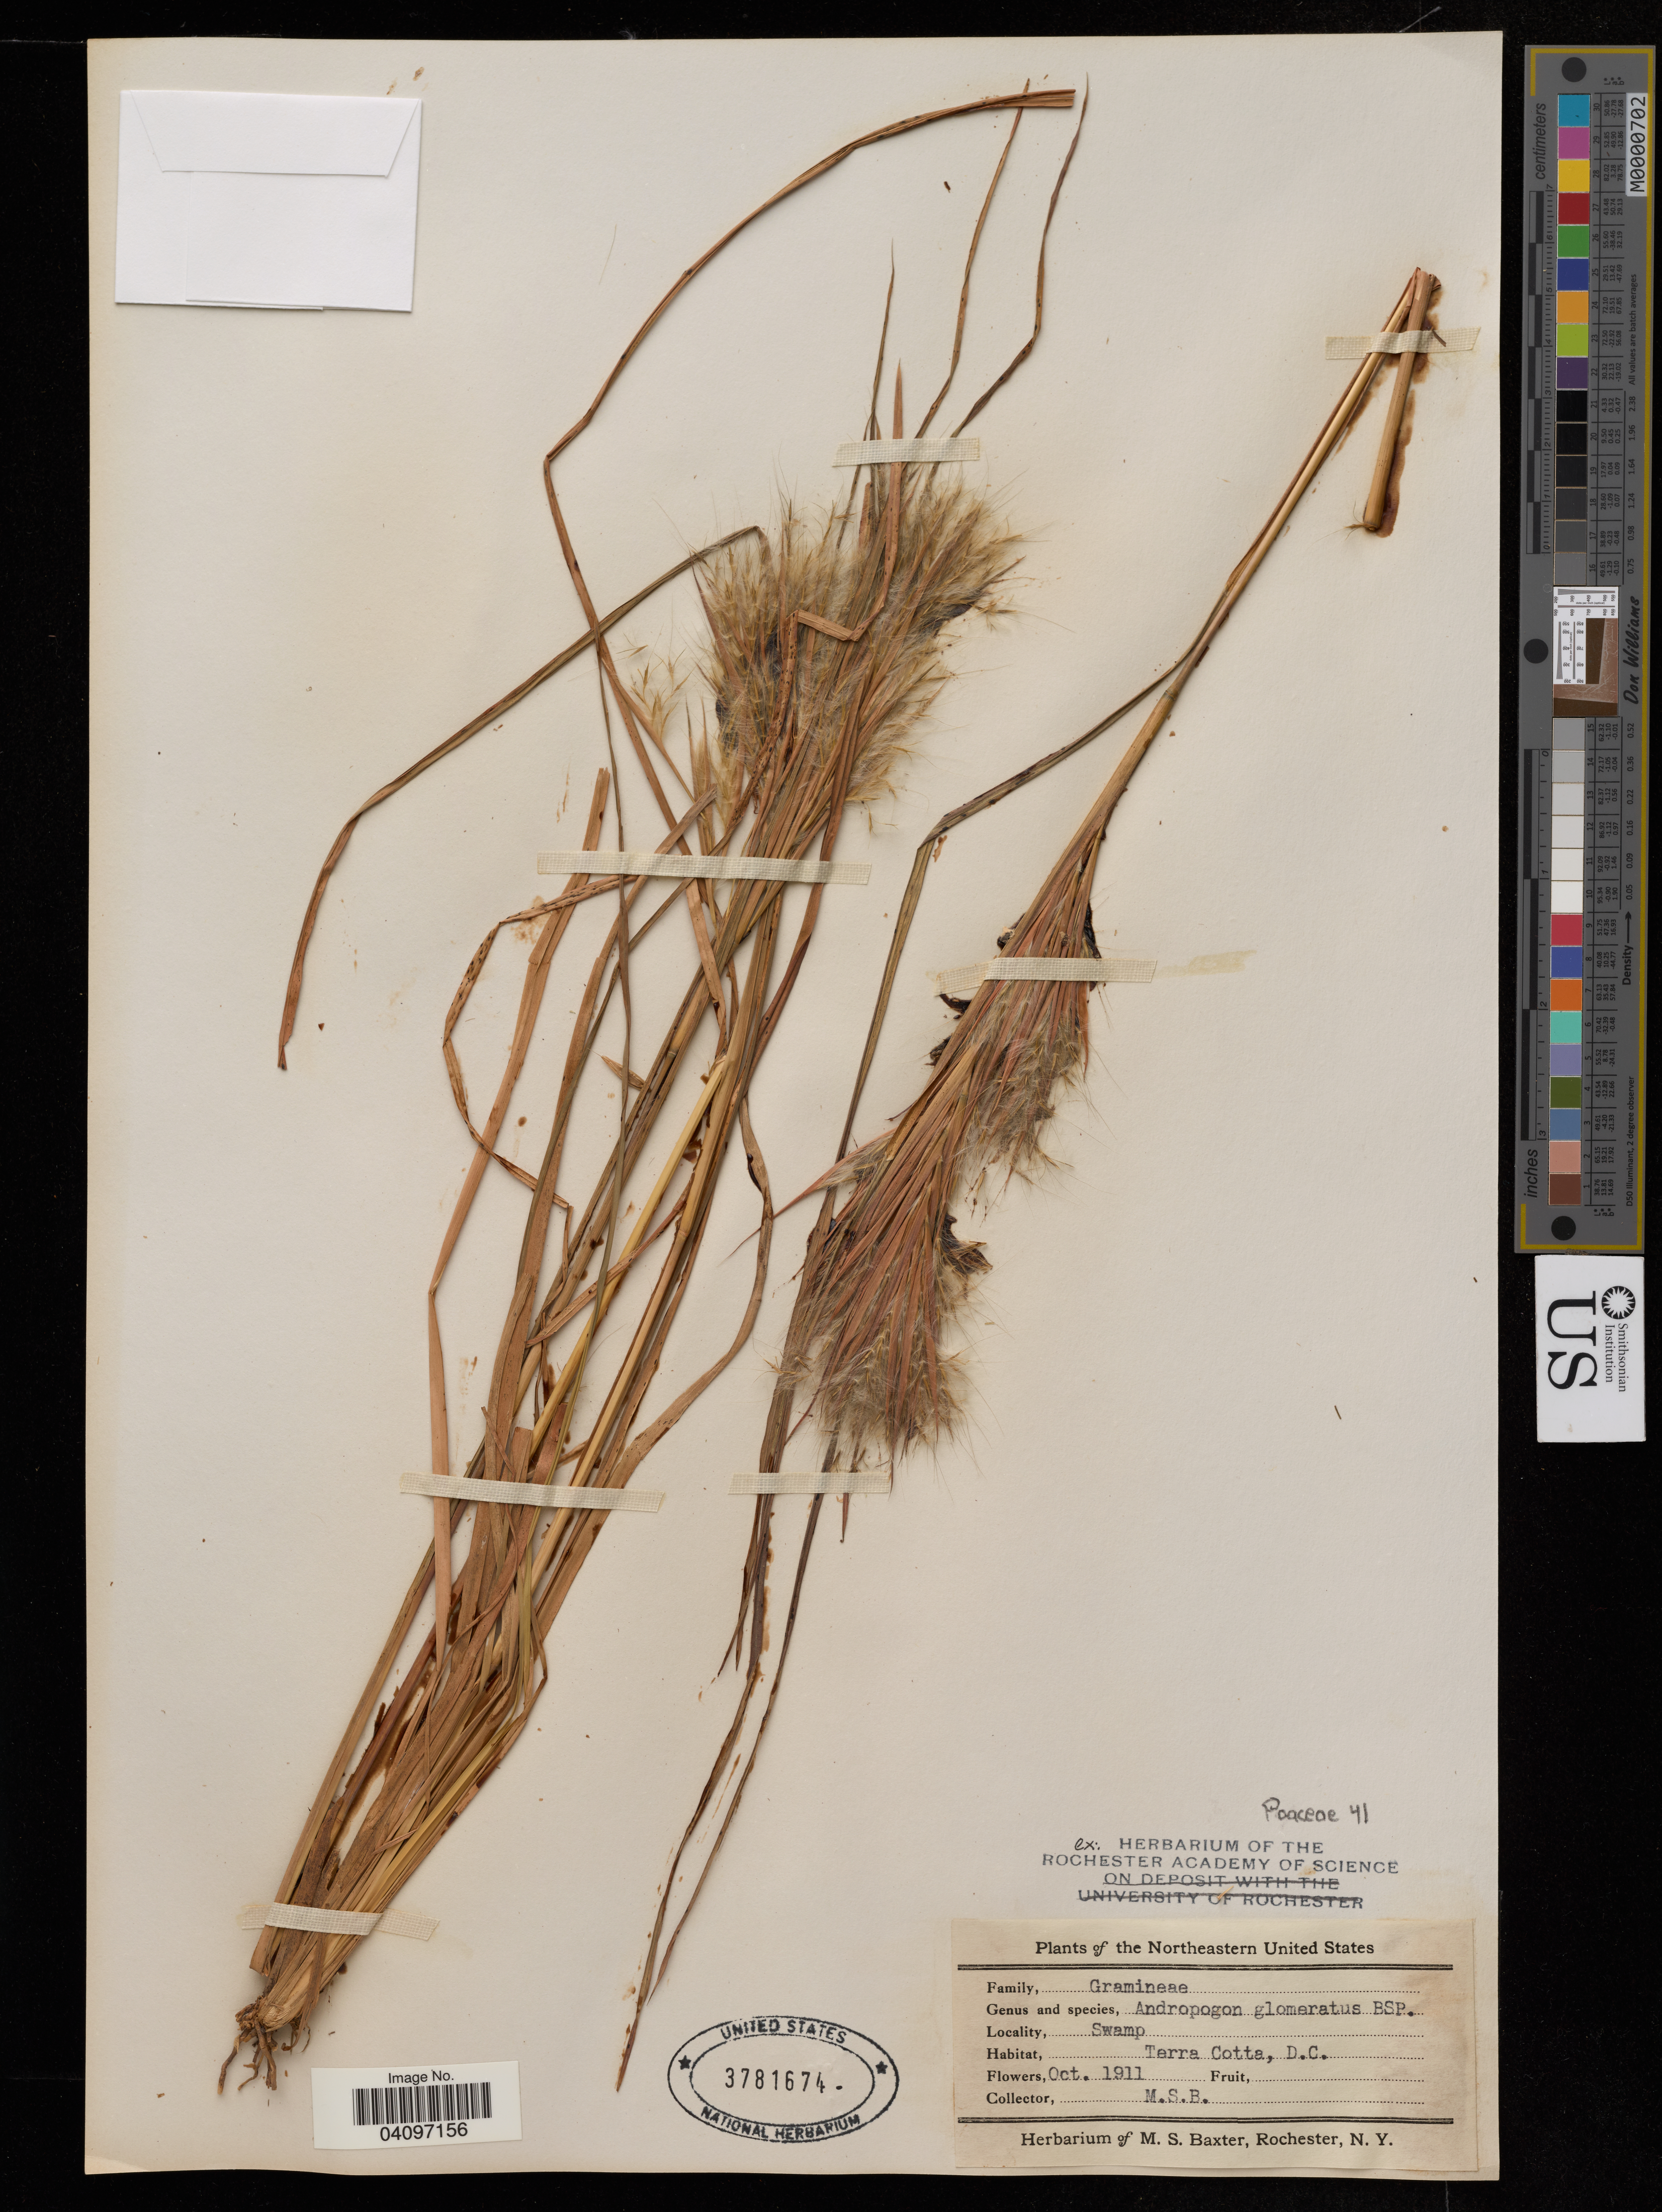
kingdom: Plantae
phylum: Tracheophyta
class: Liliopsida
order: Poales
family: Poaceae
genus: Andropogon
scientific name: Andropogon glomeratus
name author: (Walter) Britton, Stearns & Poggenb.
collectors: M. Baxter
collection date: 1991-10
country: United States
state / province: Washington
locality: Northeastern United States. Terra Cotta.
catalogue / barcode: US 3787678